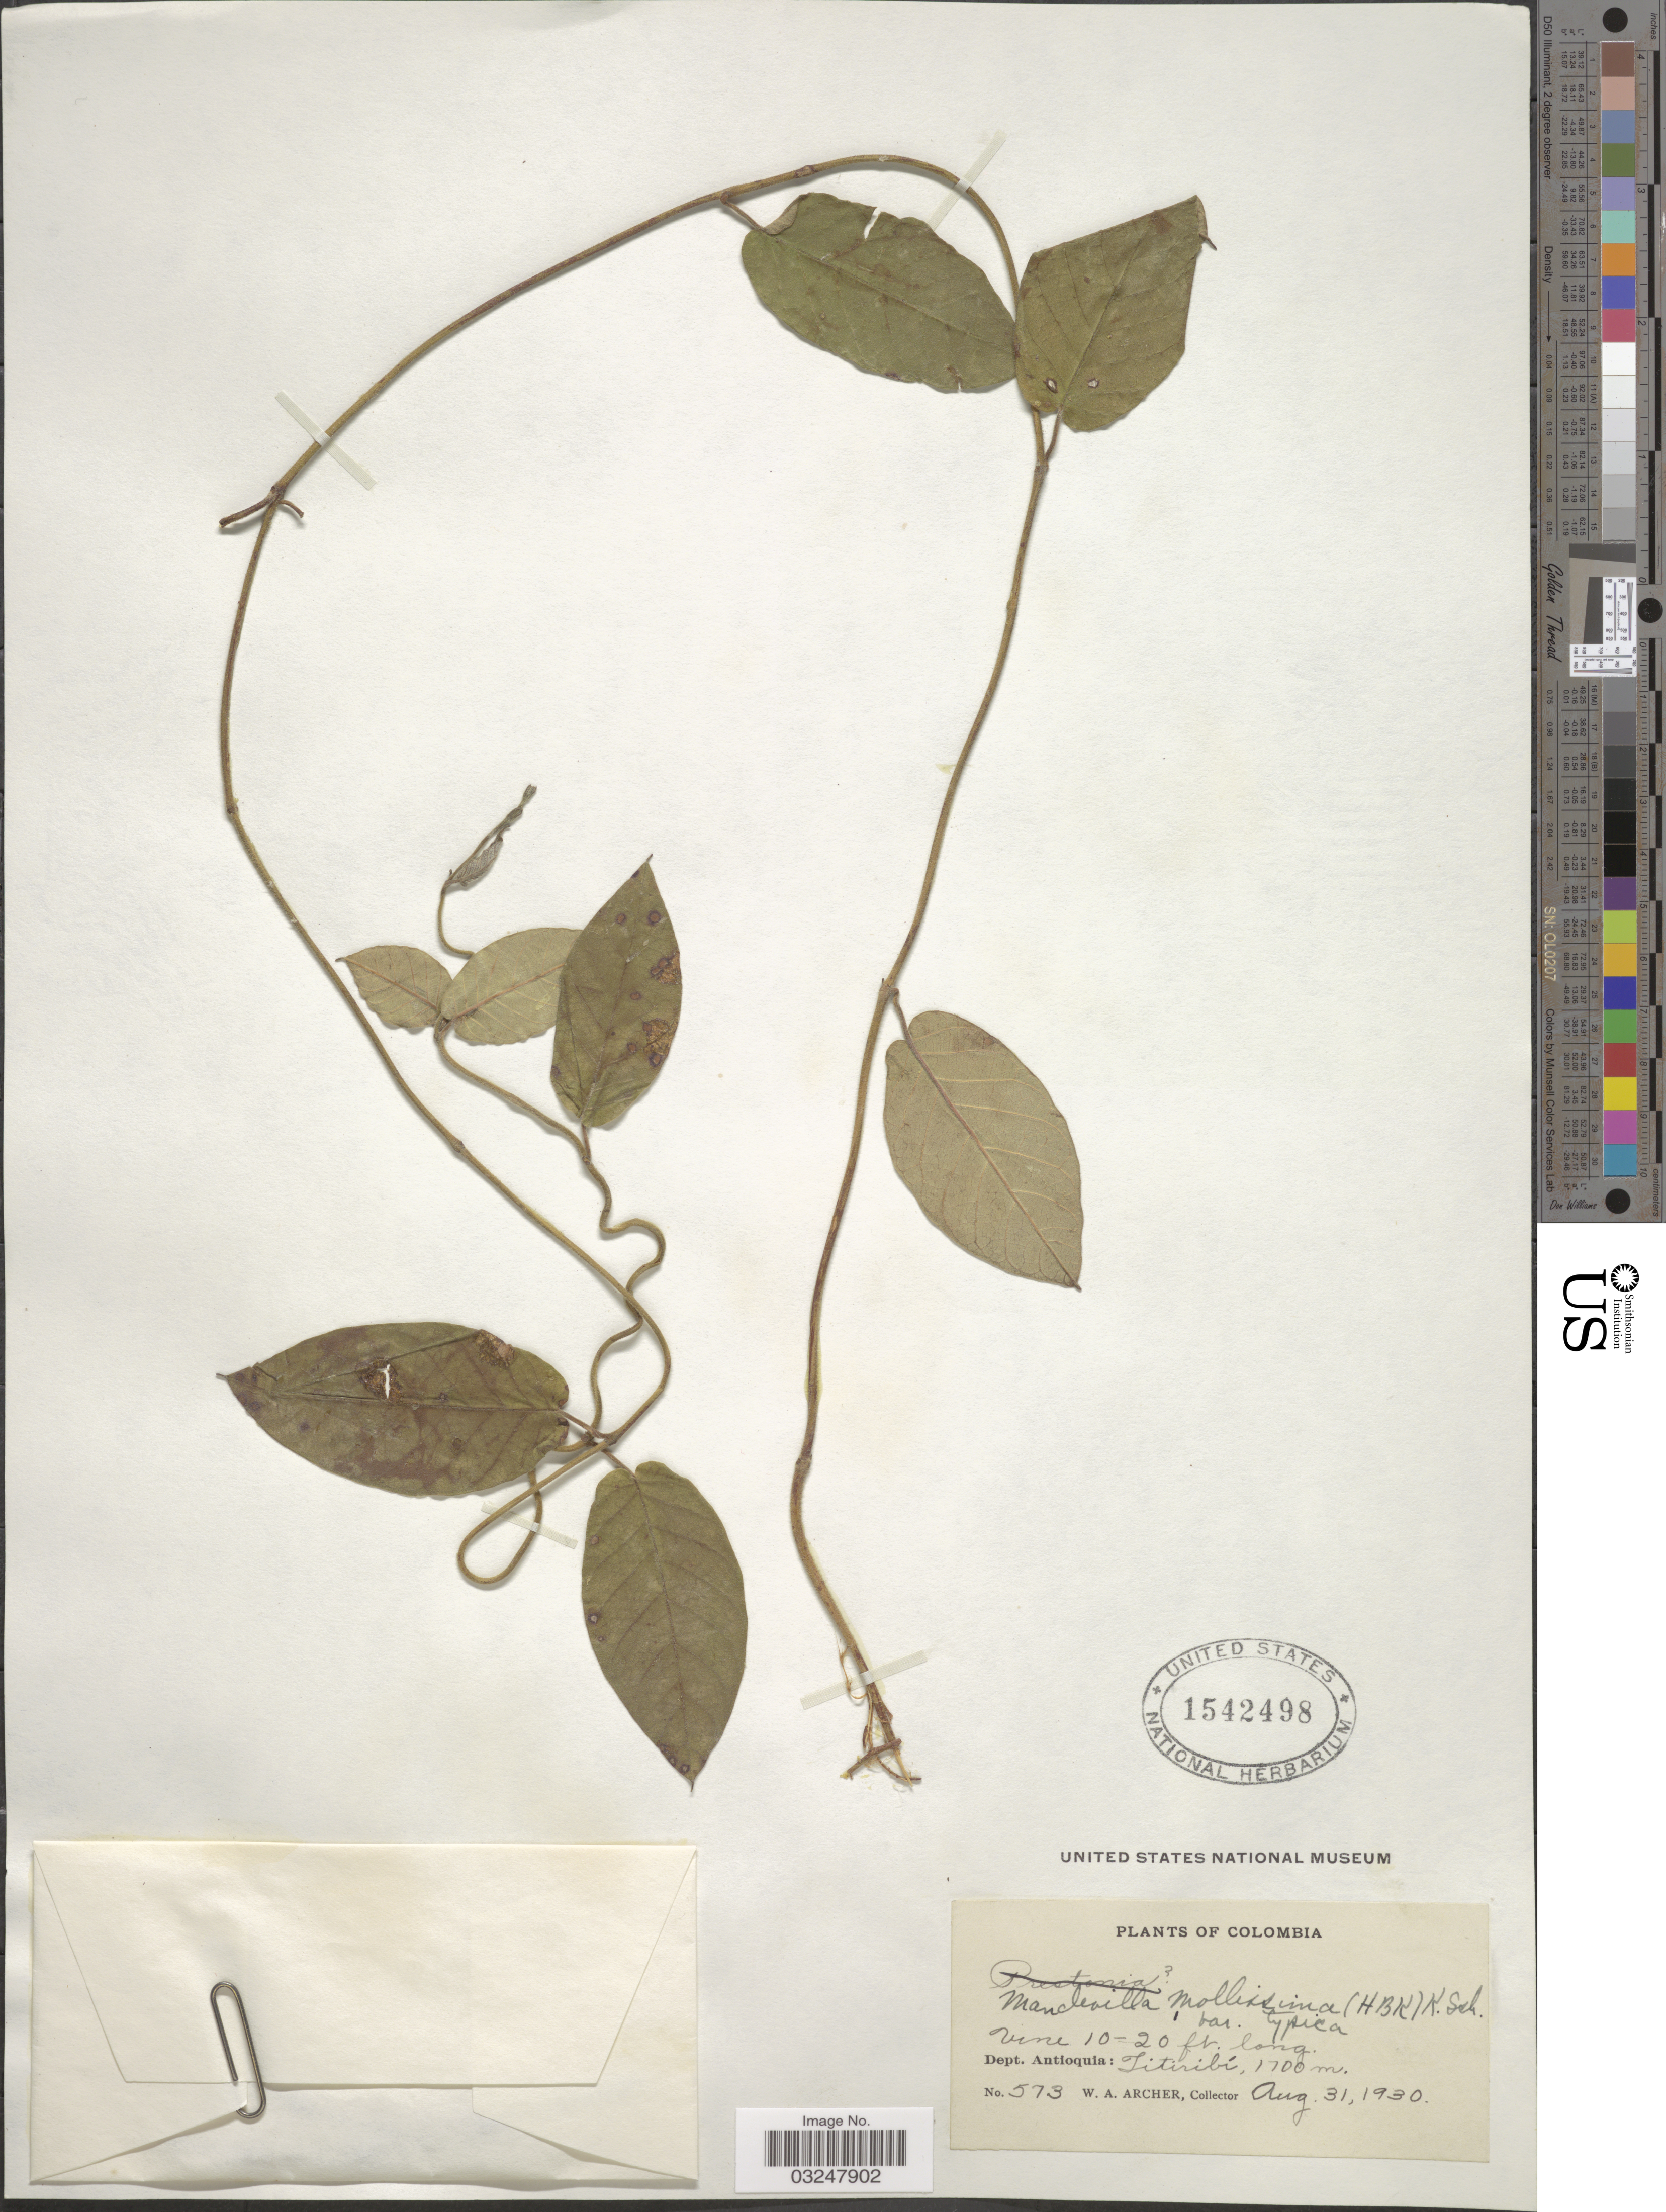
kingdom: Plantae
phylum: Tracheophyta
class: Magnoliopsida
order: Gentianales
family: Apocynaceae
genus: Mandevilla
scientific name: Mandevilla mollissima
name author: (Kunth) K. Schum.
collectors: W. Archer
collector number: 573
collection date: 1930-08-31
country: Colombia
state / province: Antioquia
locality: Dept. Antioquia: Titiribí.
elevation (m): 1700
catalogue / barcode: US 1542498